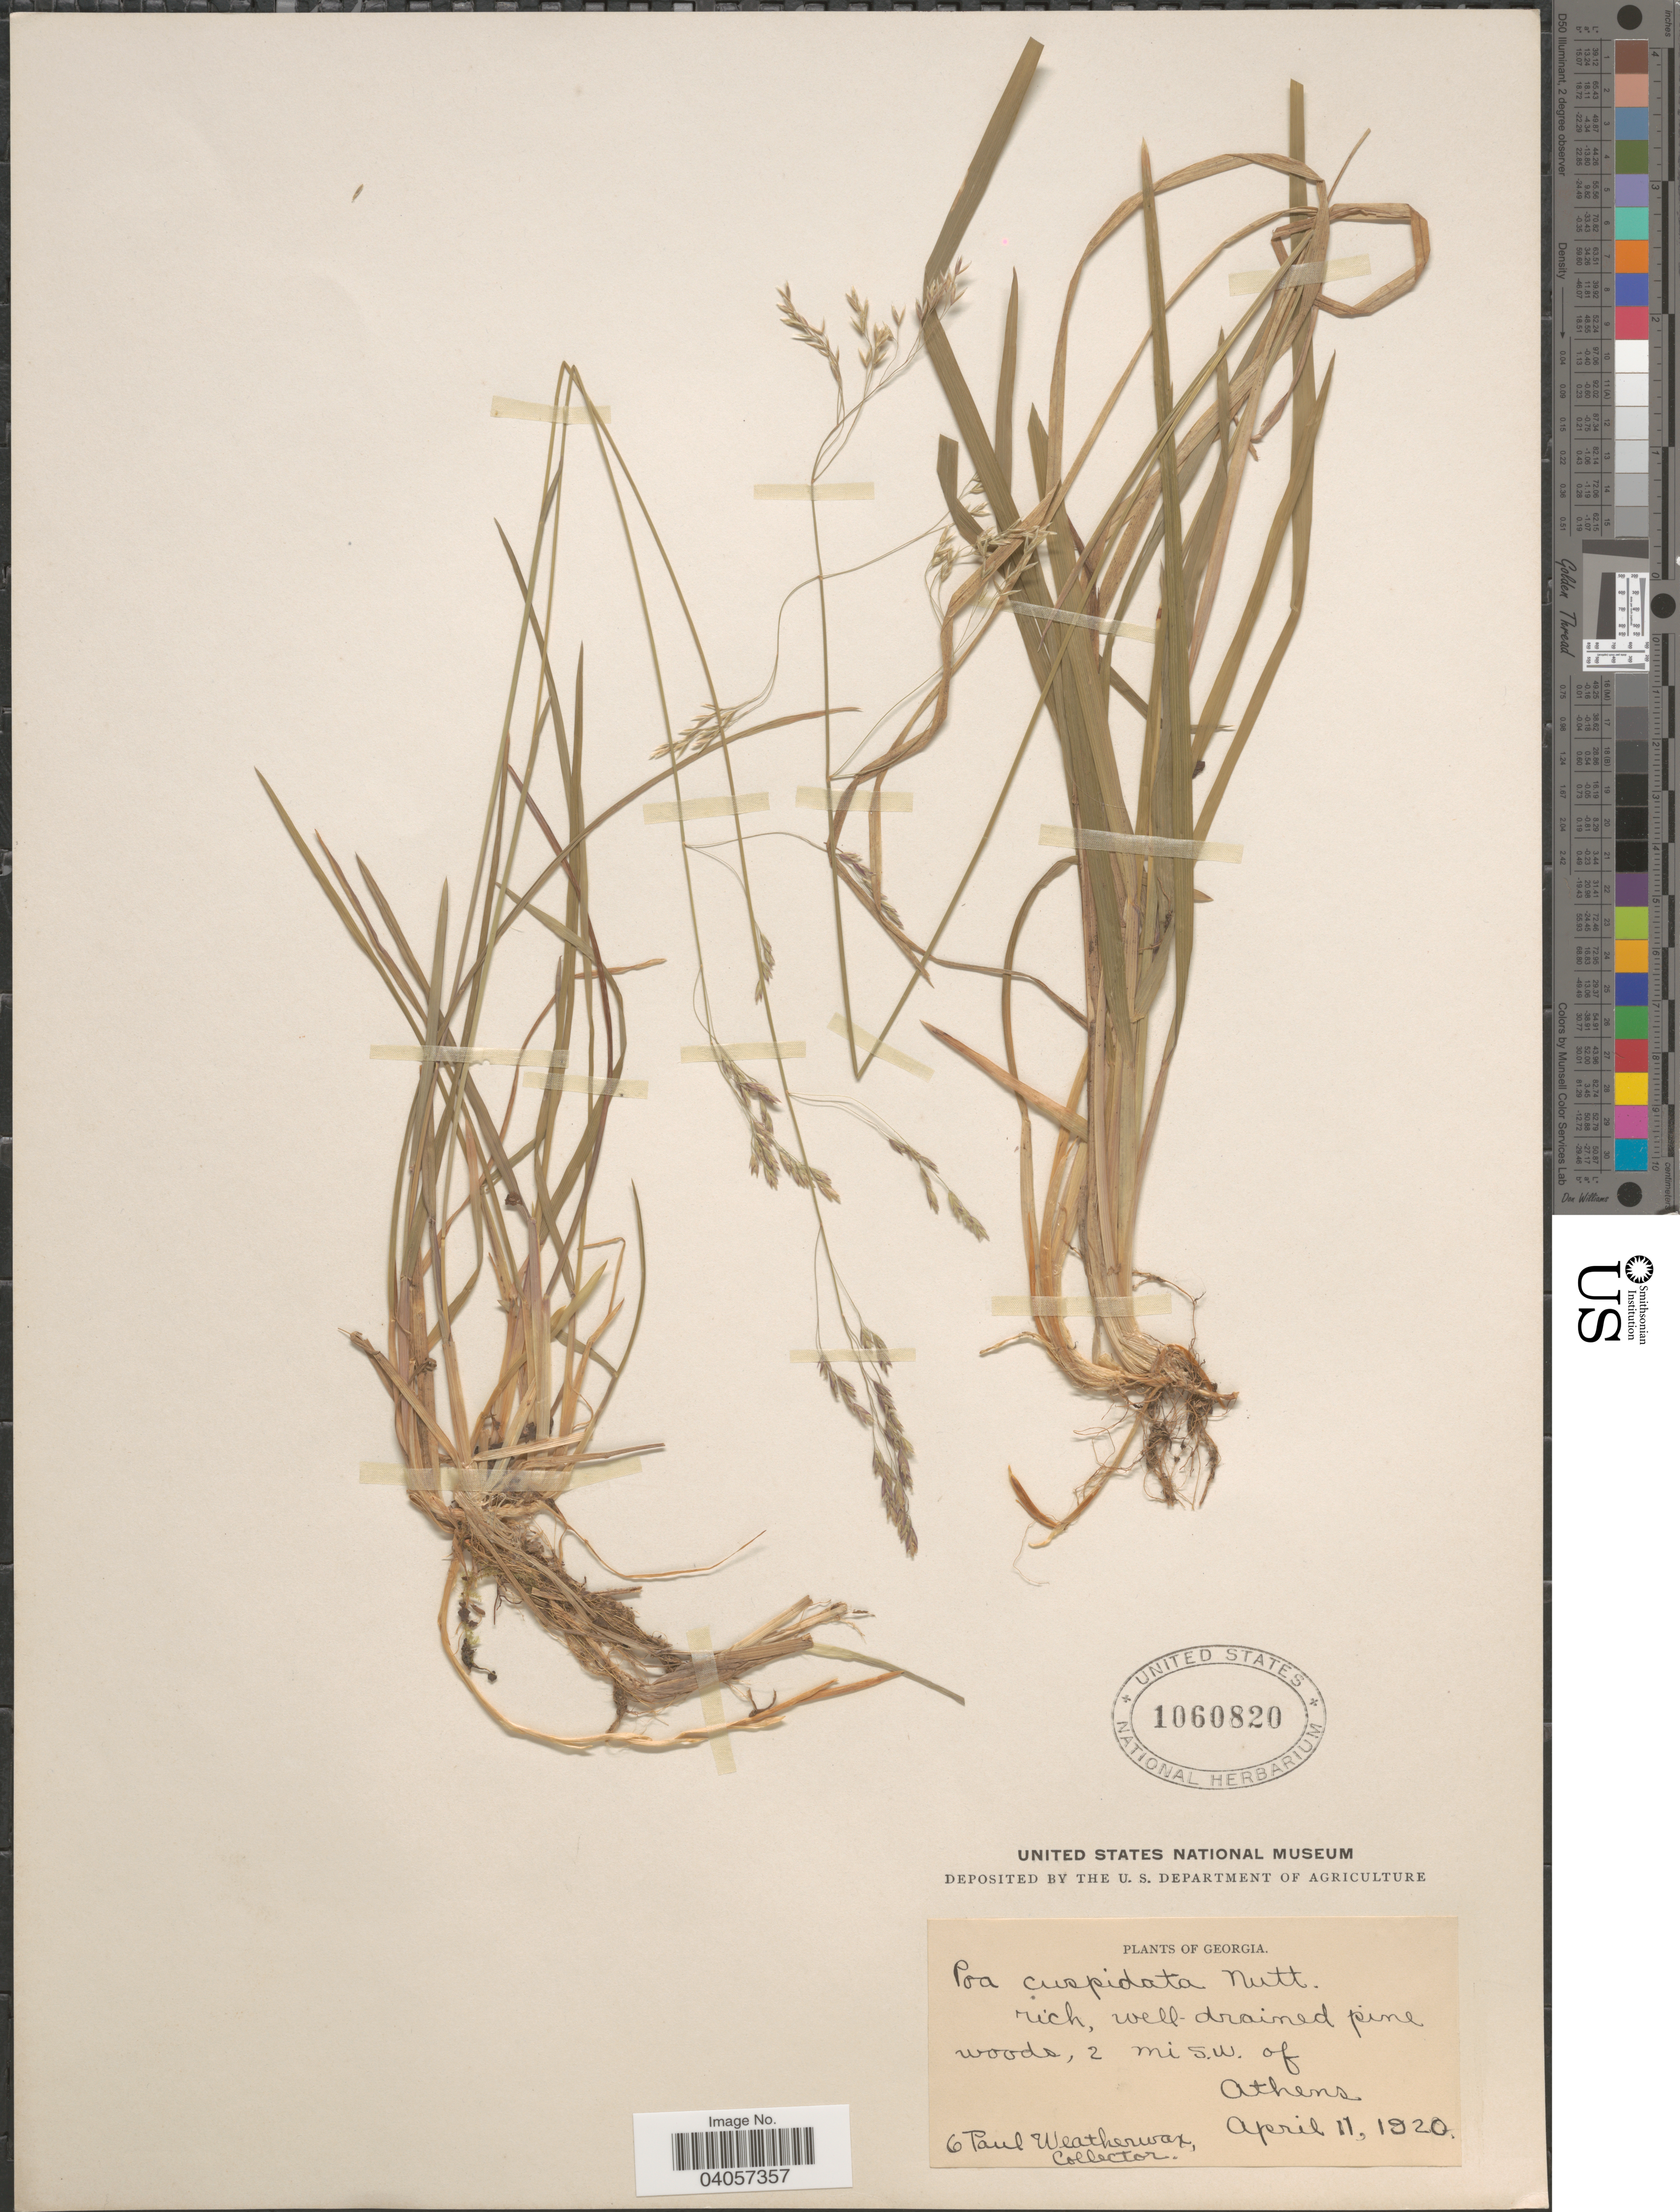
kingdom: Plantae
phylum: Tracheophyta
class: Liliopsida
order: Poales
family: Poaceae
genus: Poa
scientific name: Poa cuspidata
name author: Nutt.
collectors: P. Weatherwax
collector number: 6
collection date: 1920-04-11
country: United States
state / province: Georgia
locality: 2 mi S.W. of Athens.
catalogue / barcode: US 1060820